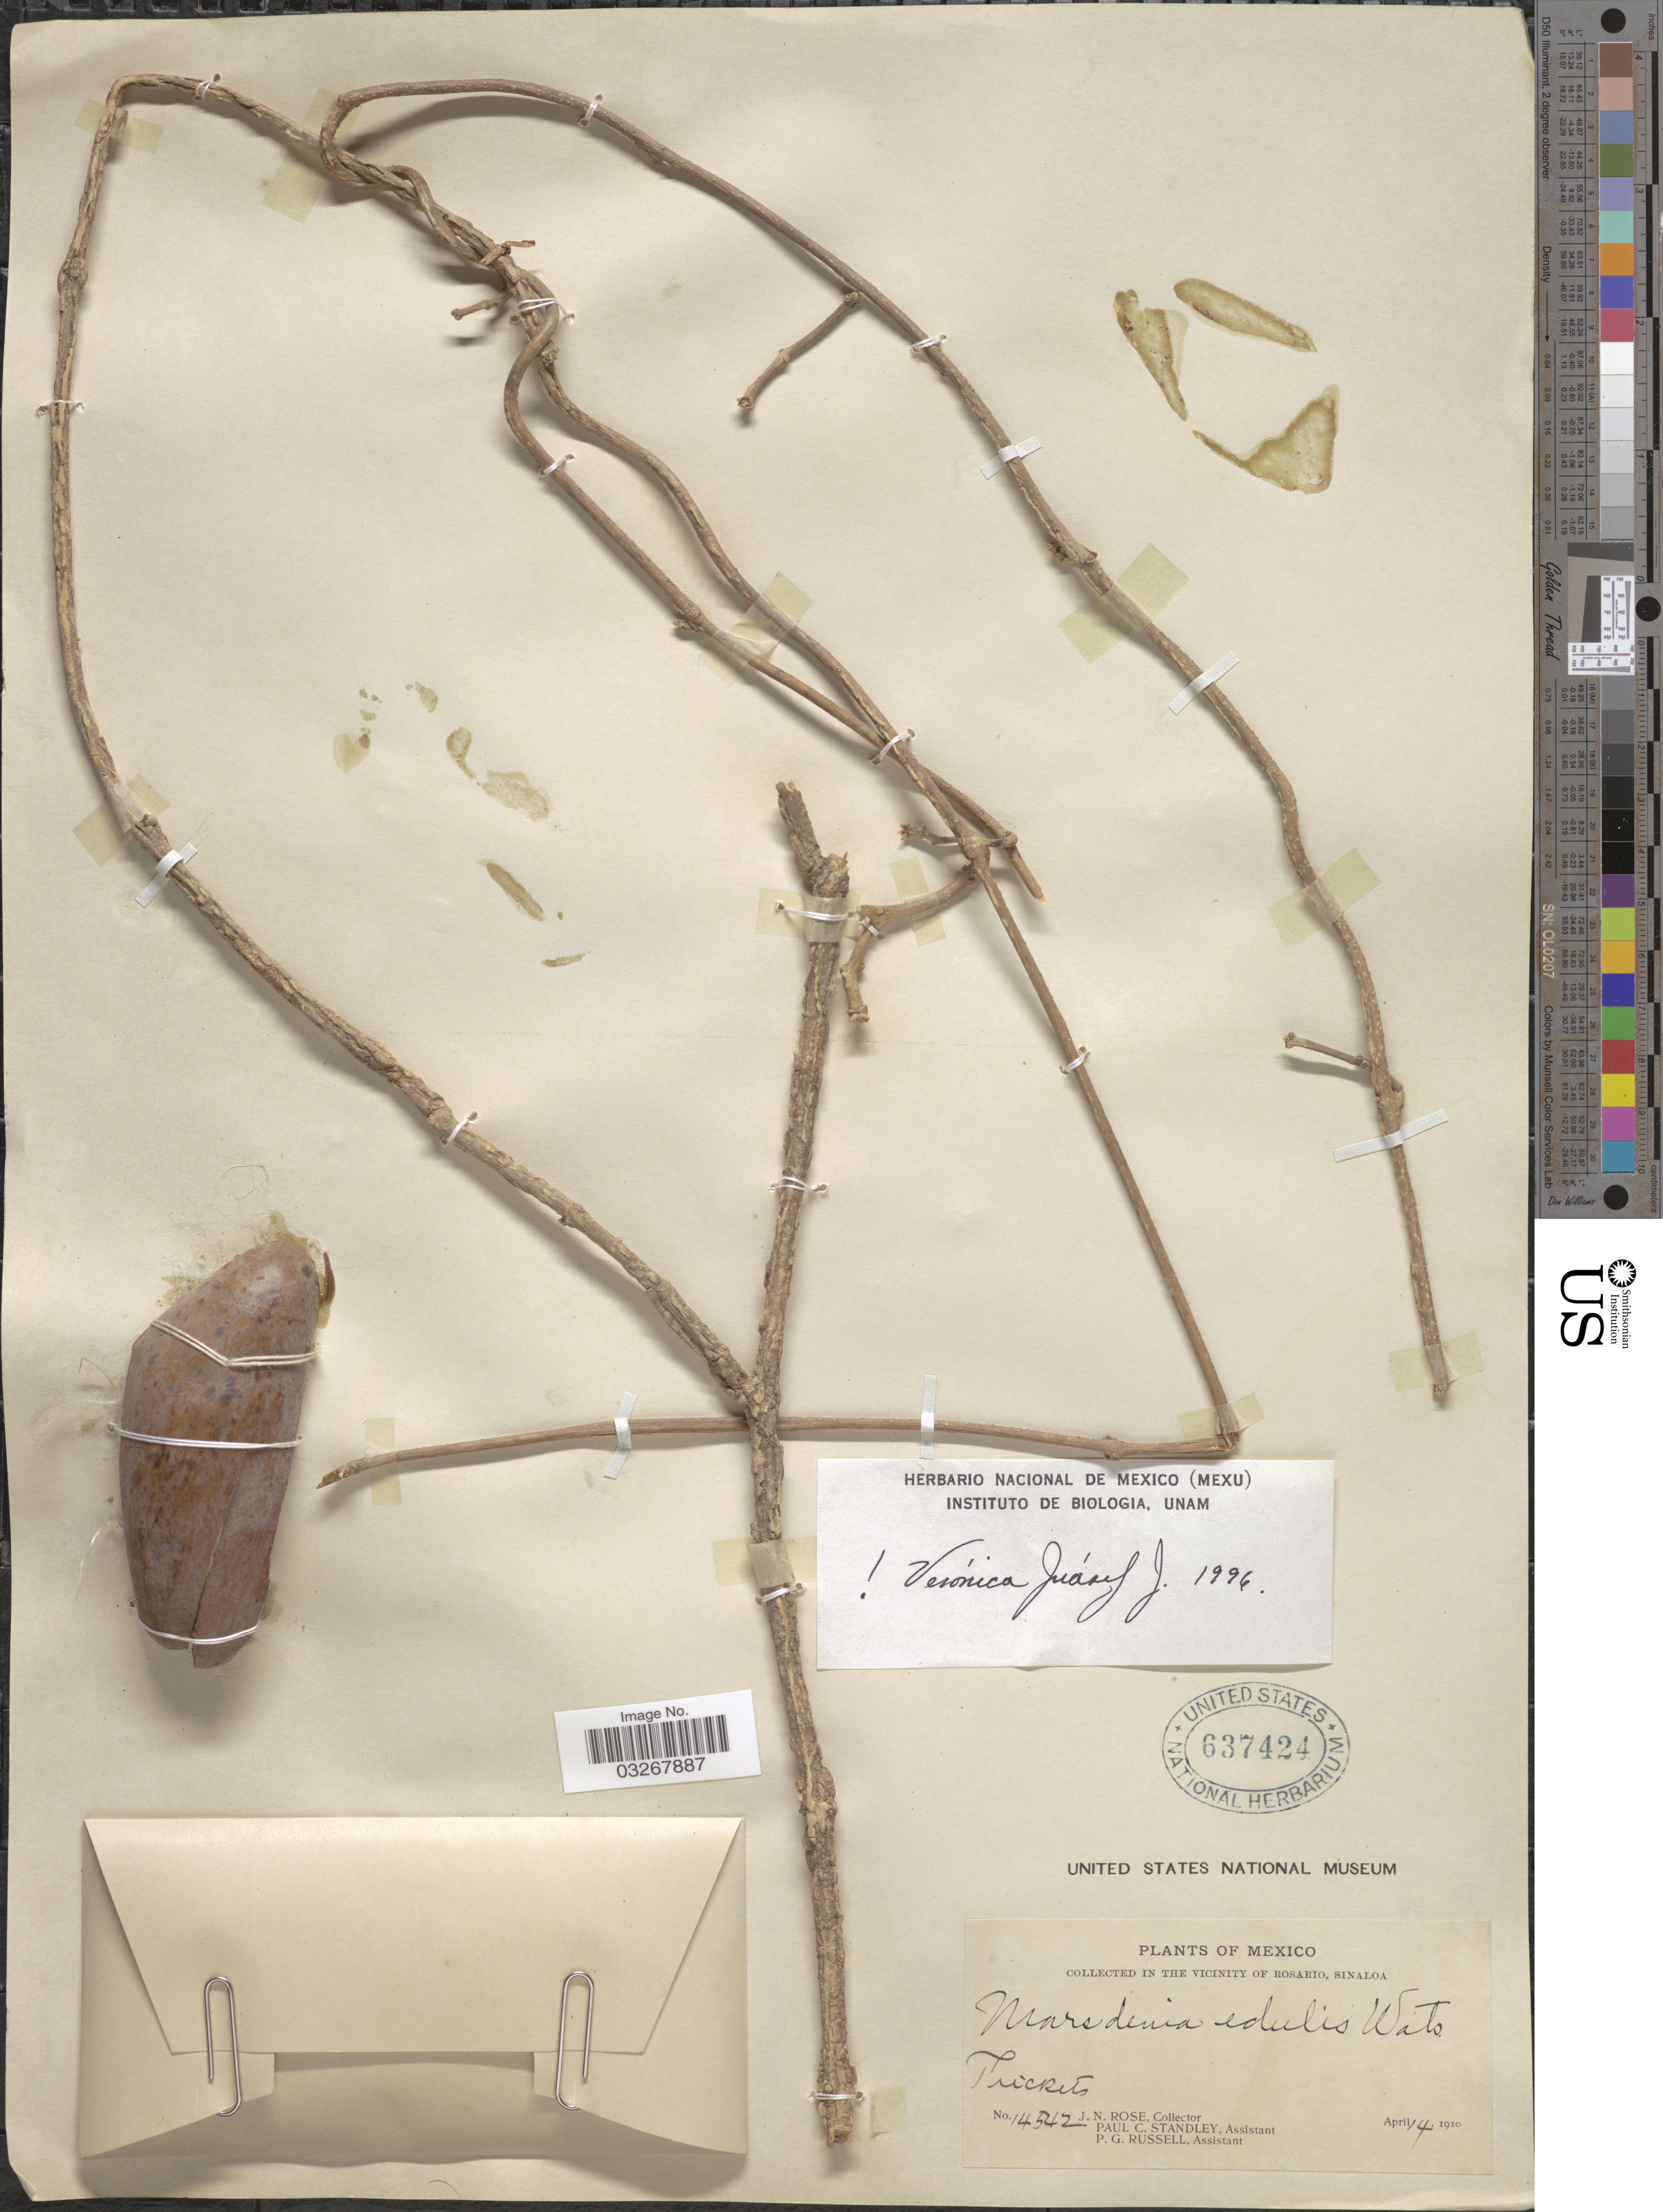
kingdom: Plantae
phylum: Tracheophyta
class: Magnoliopsida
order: Gentianales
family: Apocynaceae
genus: Marsdenia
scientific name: Marsdenia edulis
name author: S. Watson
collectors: J. N. Rose, P. C. Standley & P. G. Russell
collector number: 14542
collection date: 1910-04-14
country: Mexico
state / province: Sinaloa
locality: Vicinity of Rosario.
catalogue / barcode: US 637424